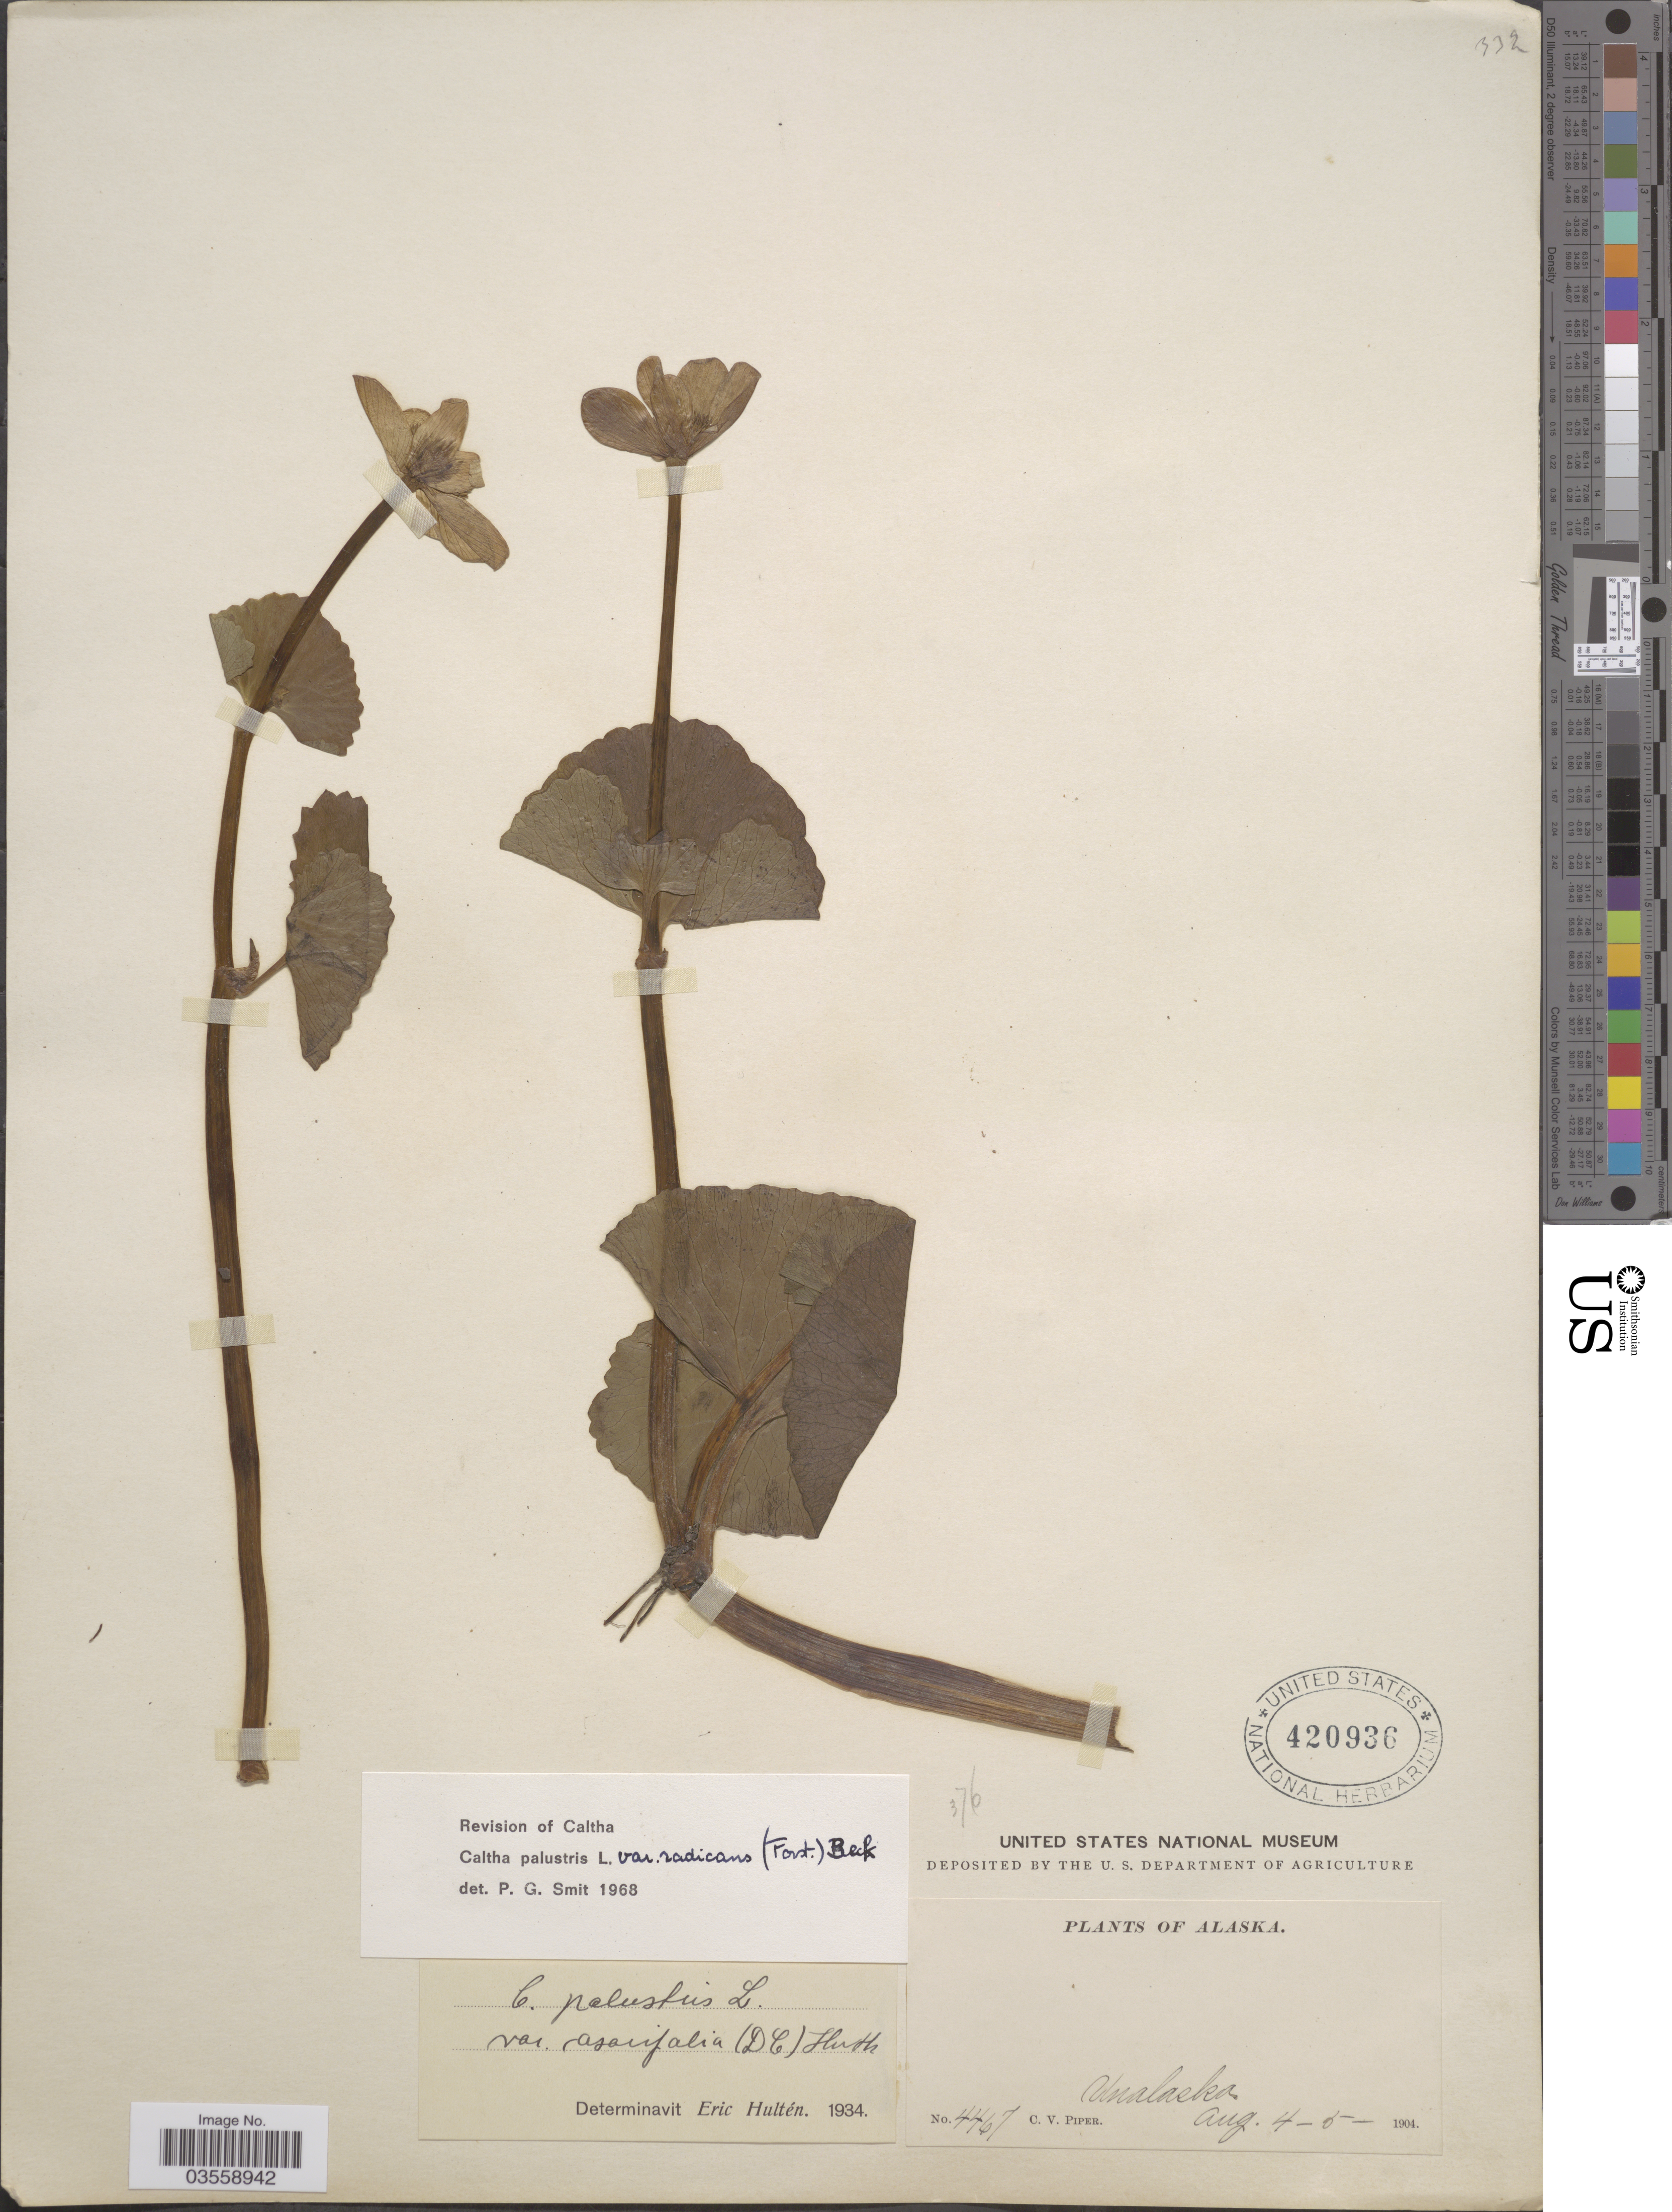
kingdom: Plantae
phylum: Tracheophyta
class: Magnoliopsida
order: Ranunculales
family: Ranunculaceae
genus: Caltha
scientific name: Caltha palustris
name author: L.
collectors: C. V. Piper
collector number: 4467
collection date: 1904-08-04/1904-08-05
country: United States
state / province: Alaska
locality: Unalaska.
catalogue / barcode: US 420936